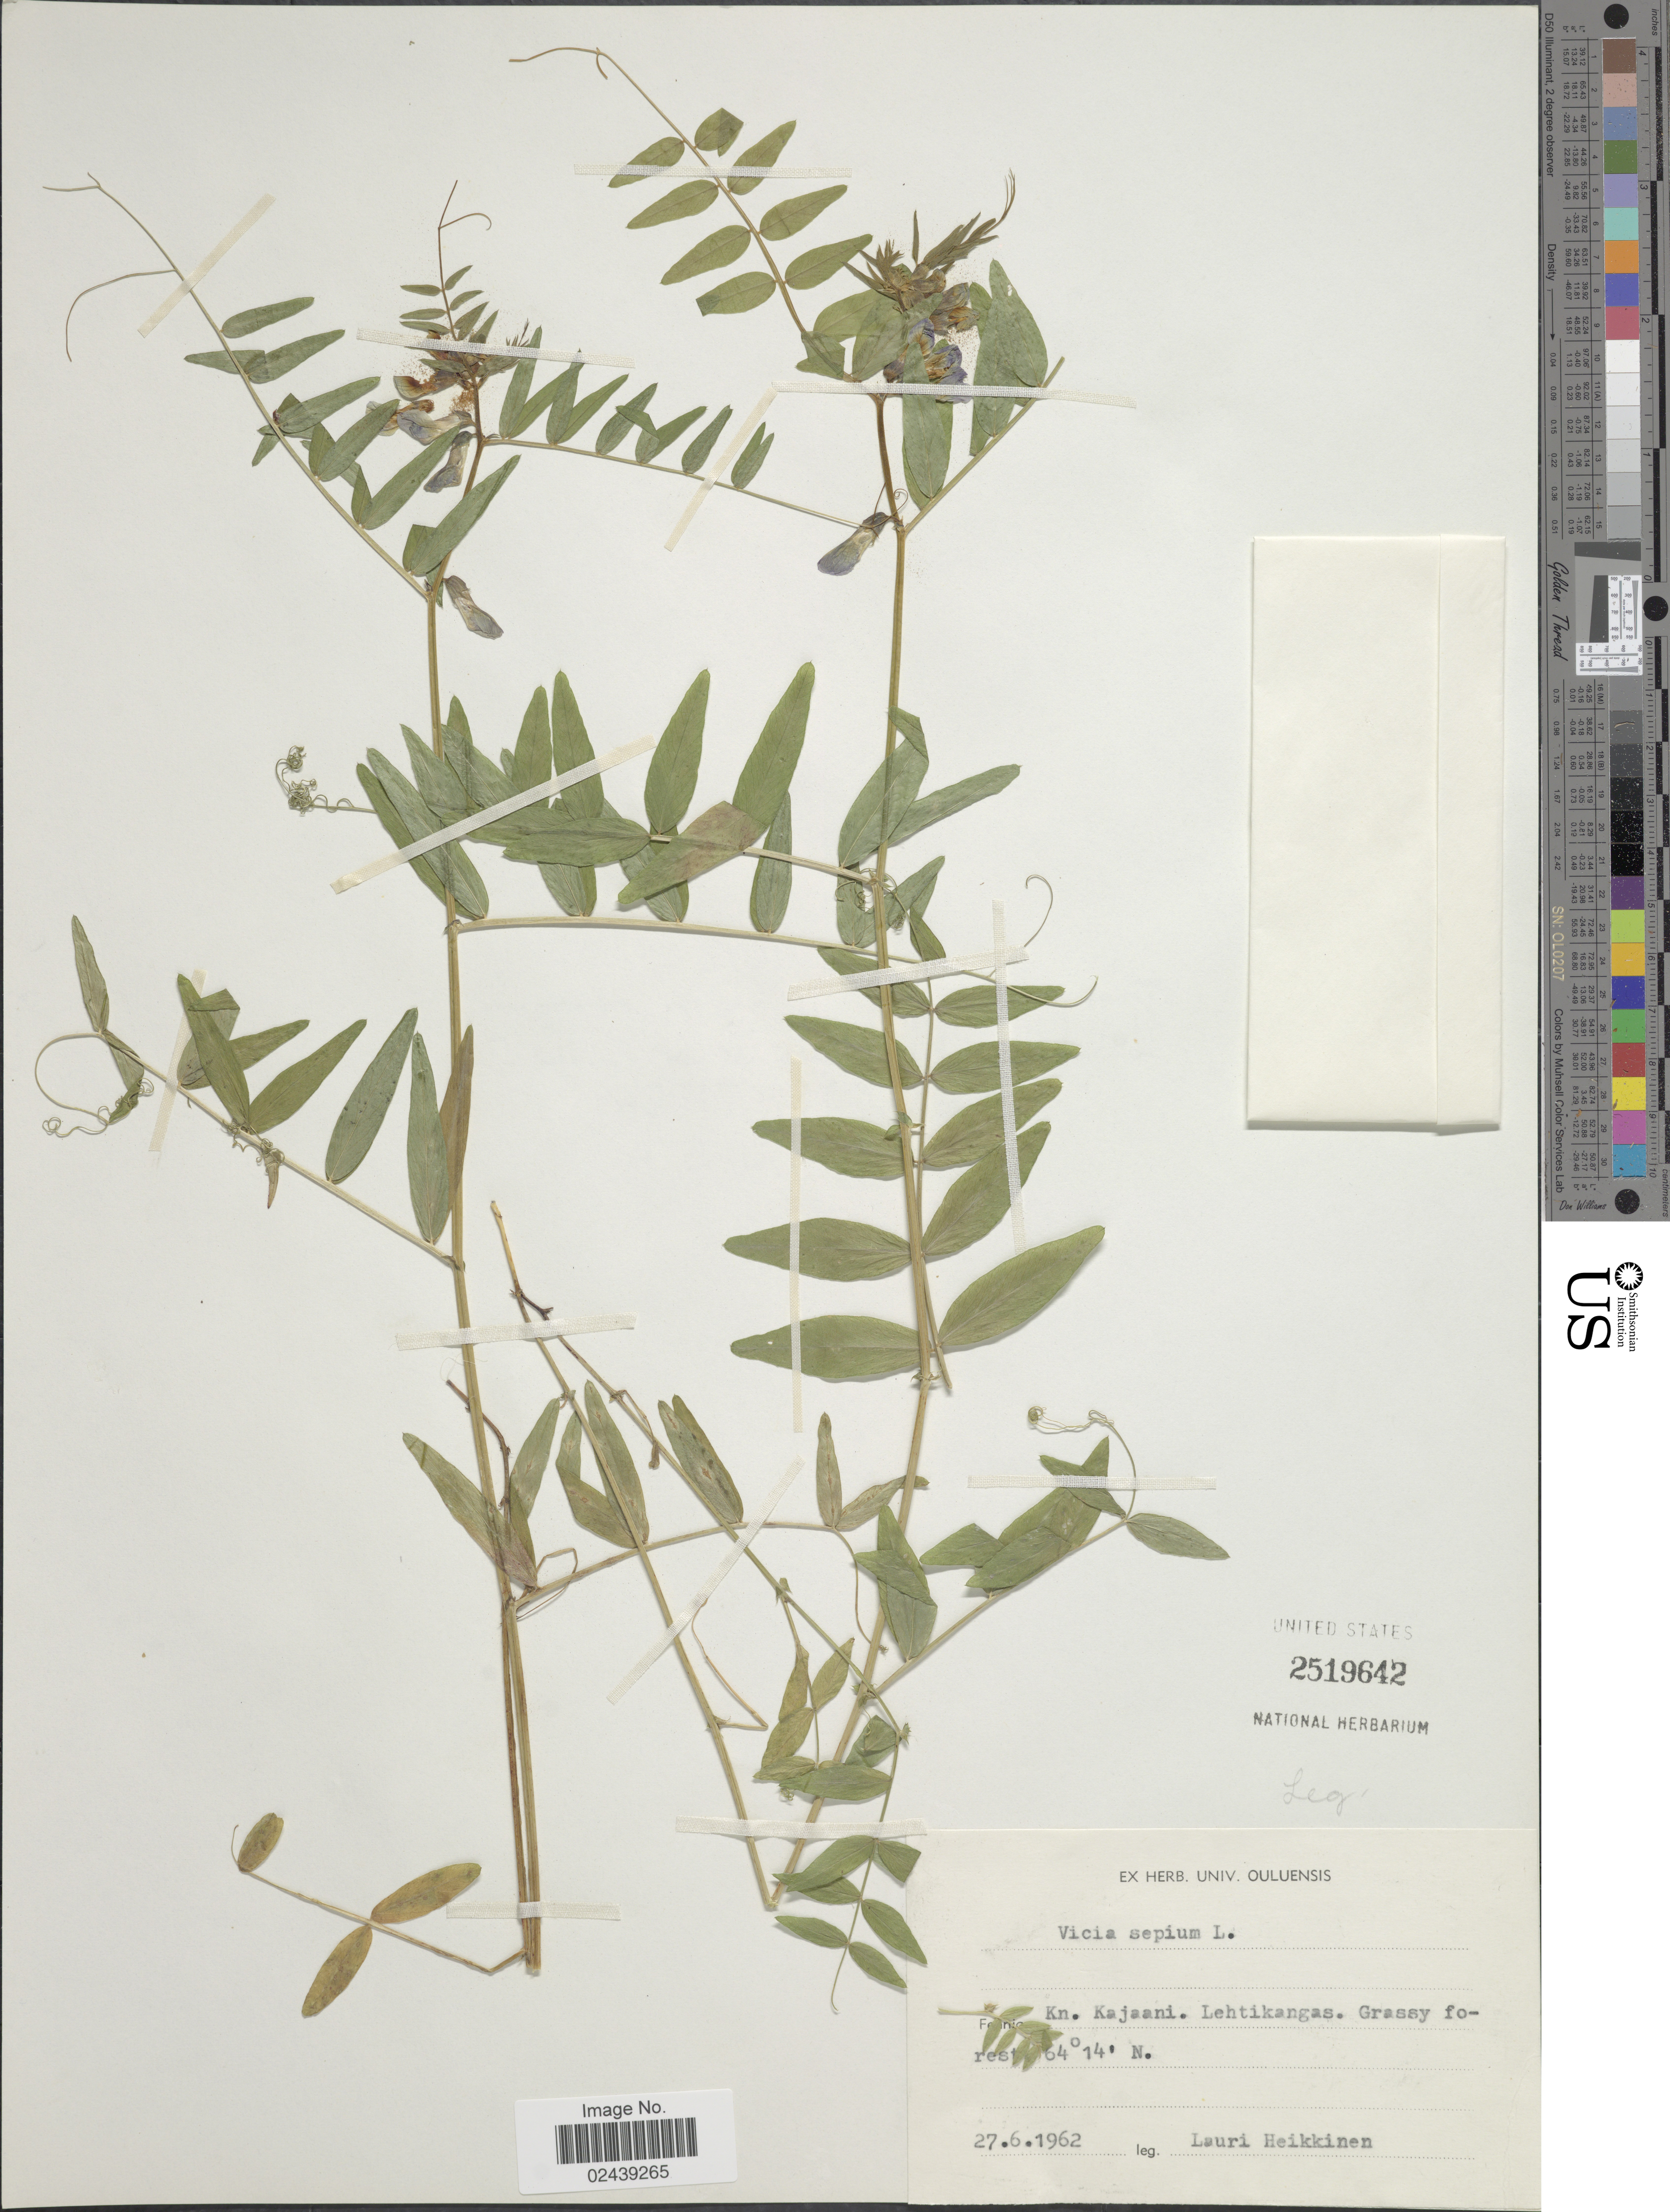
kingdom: Plantae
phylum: Tracheophyta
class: Magnoliopsida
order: Fabales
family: Fabaceae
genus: Vicia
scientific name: Vicia sepium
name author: L.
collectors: L. Heikkinen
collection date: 1962-06-27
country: Finland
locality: Fennia. Kn. Kajaani. Lehtikangas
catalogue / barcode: US 2519642